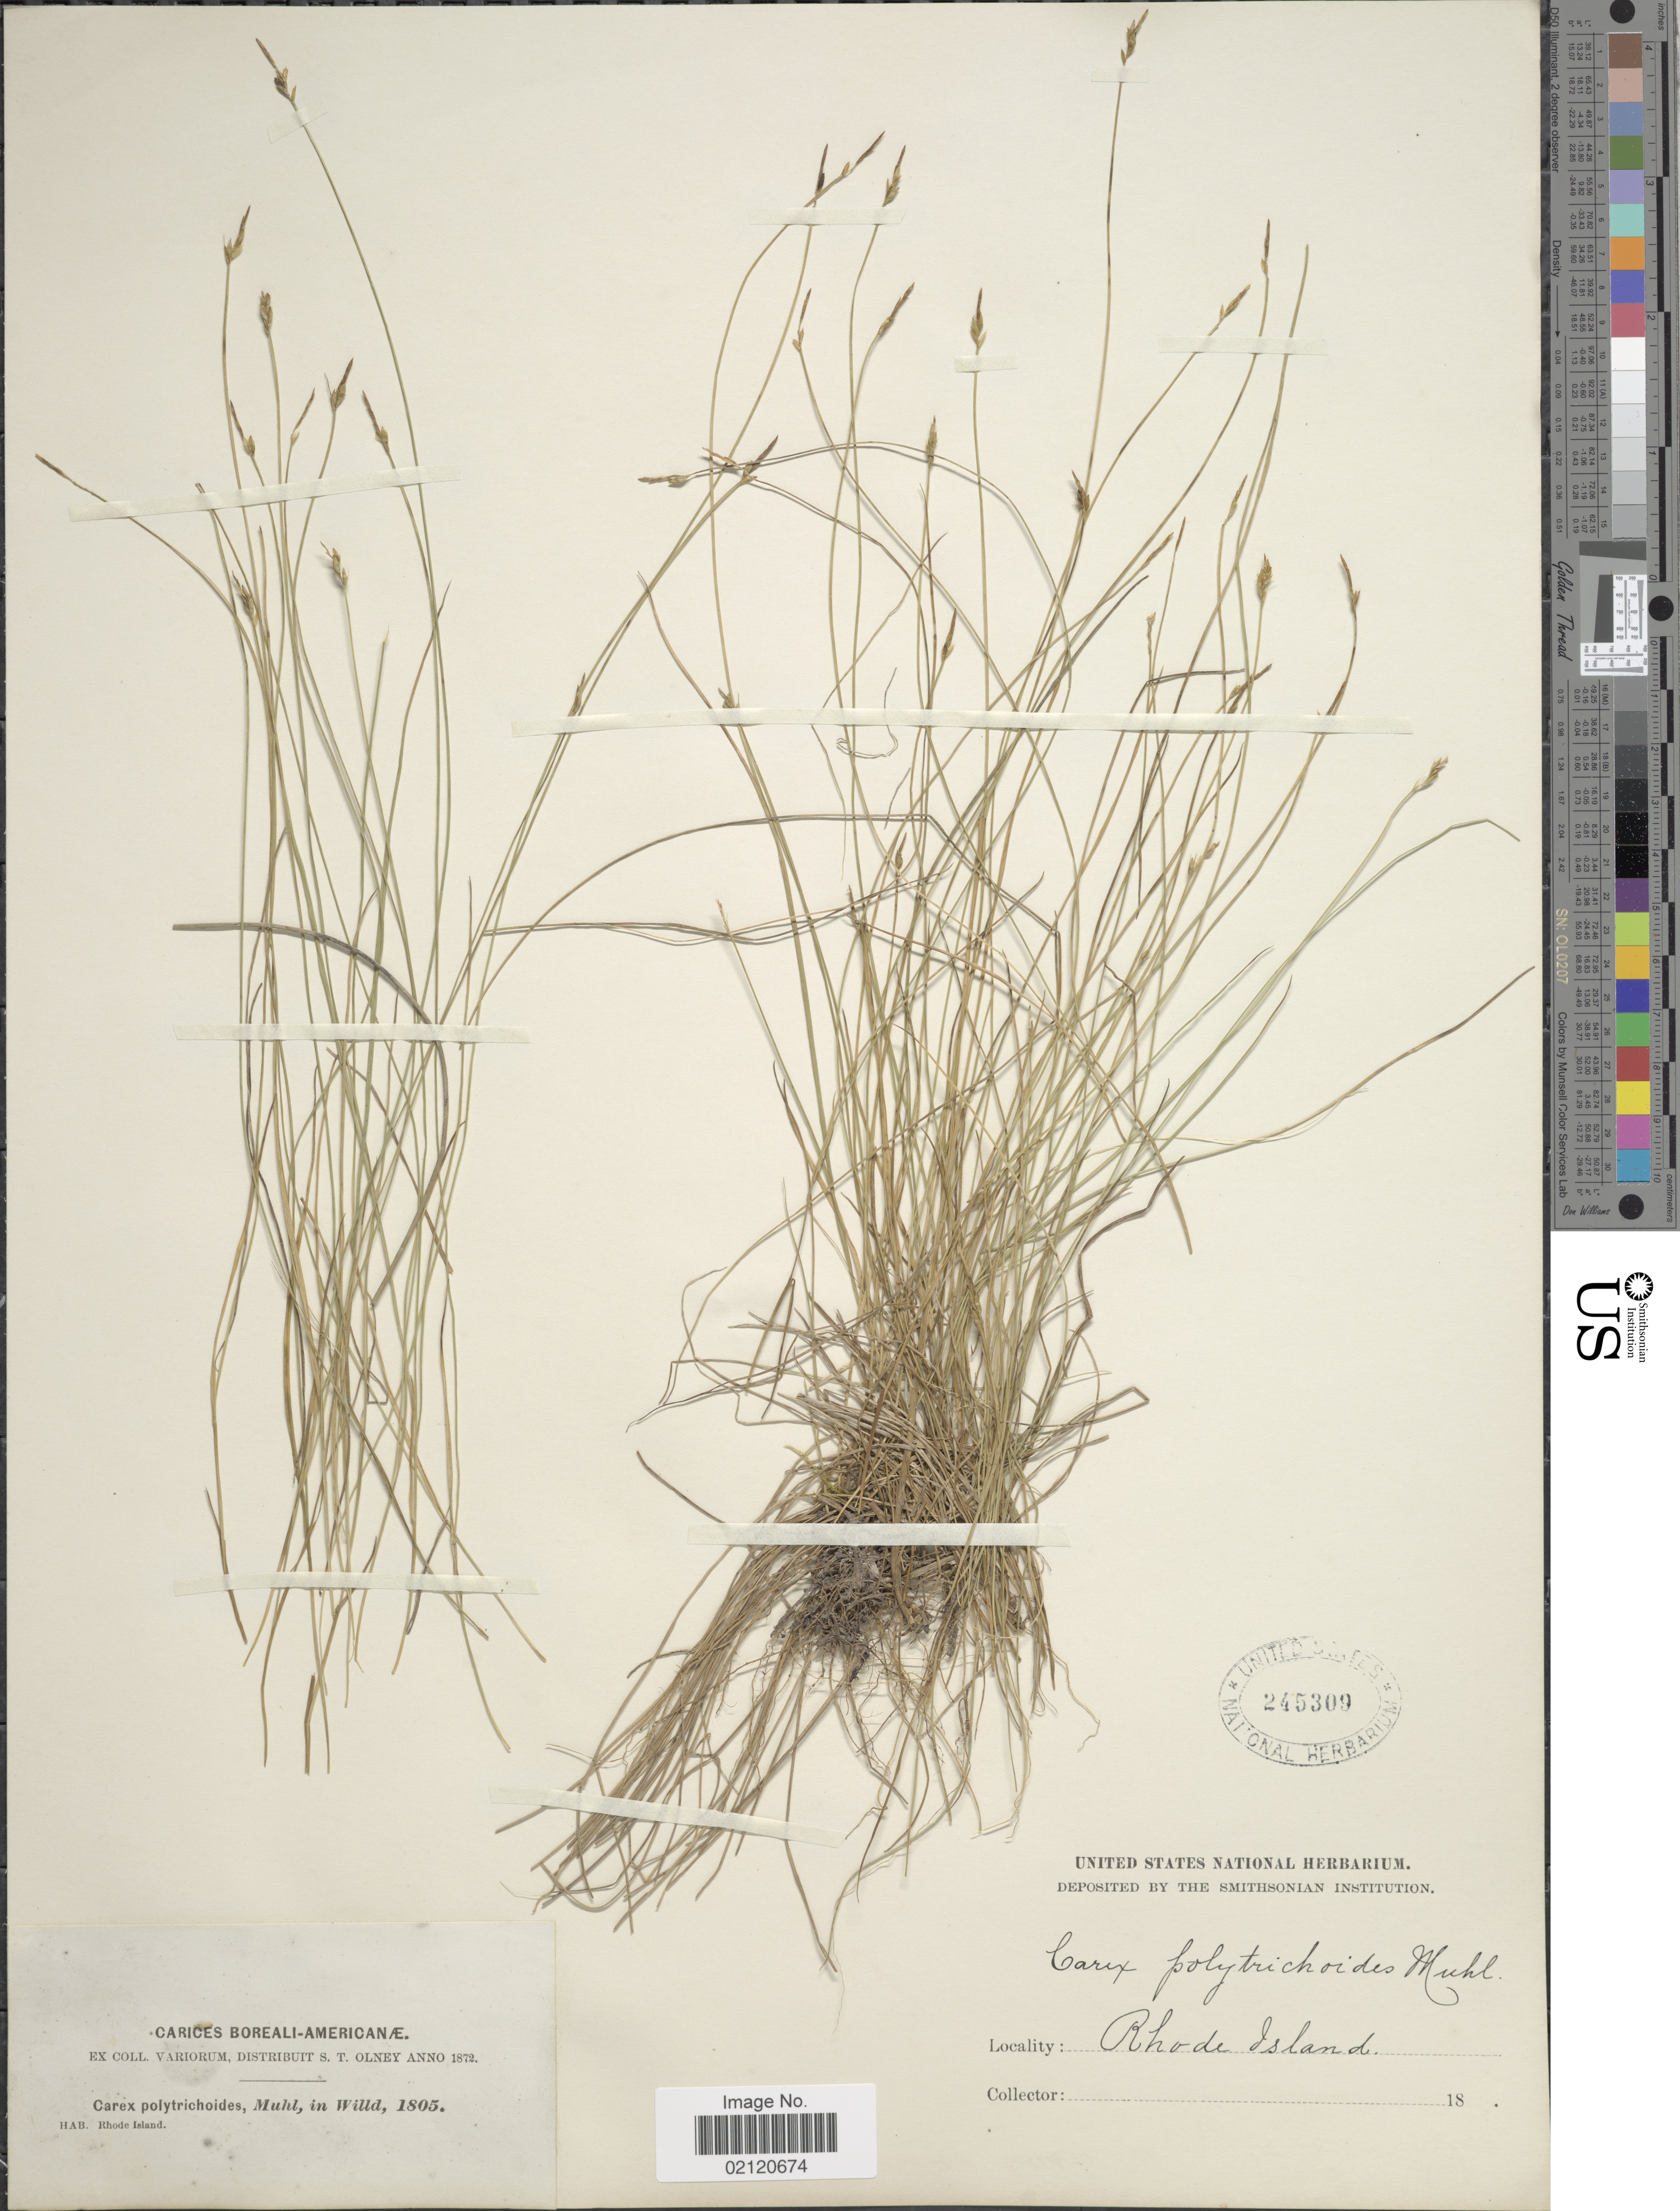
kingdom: Plantae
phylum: Tracheophyta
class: Liliopsida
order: Poales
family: Cyperaceae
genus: Carex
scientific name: Carex leptalea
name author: Wahlenb.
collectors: S. Olney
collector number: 1805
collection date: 1872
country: United States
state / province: Rhode Island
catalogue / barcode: US 245309